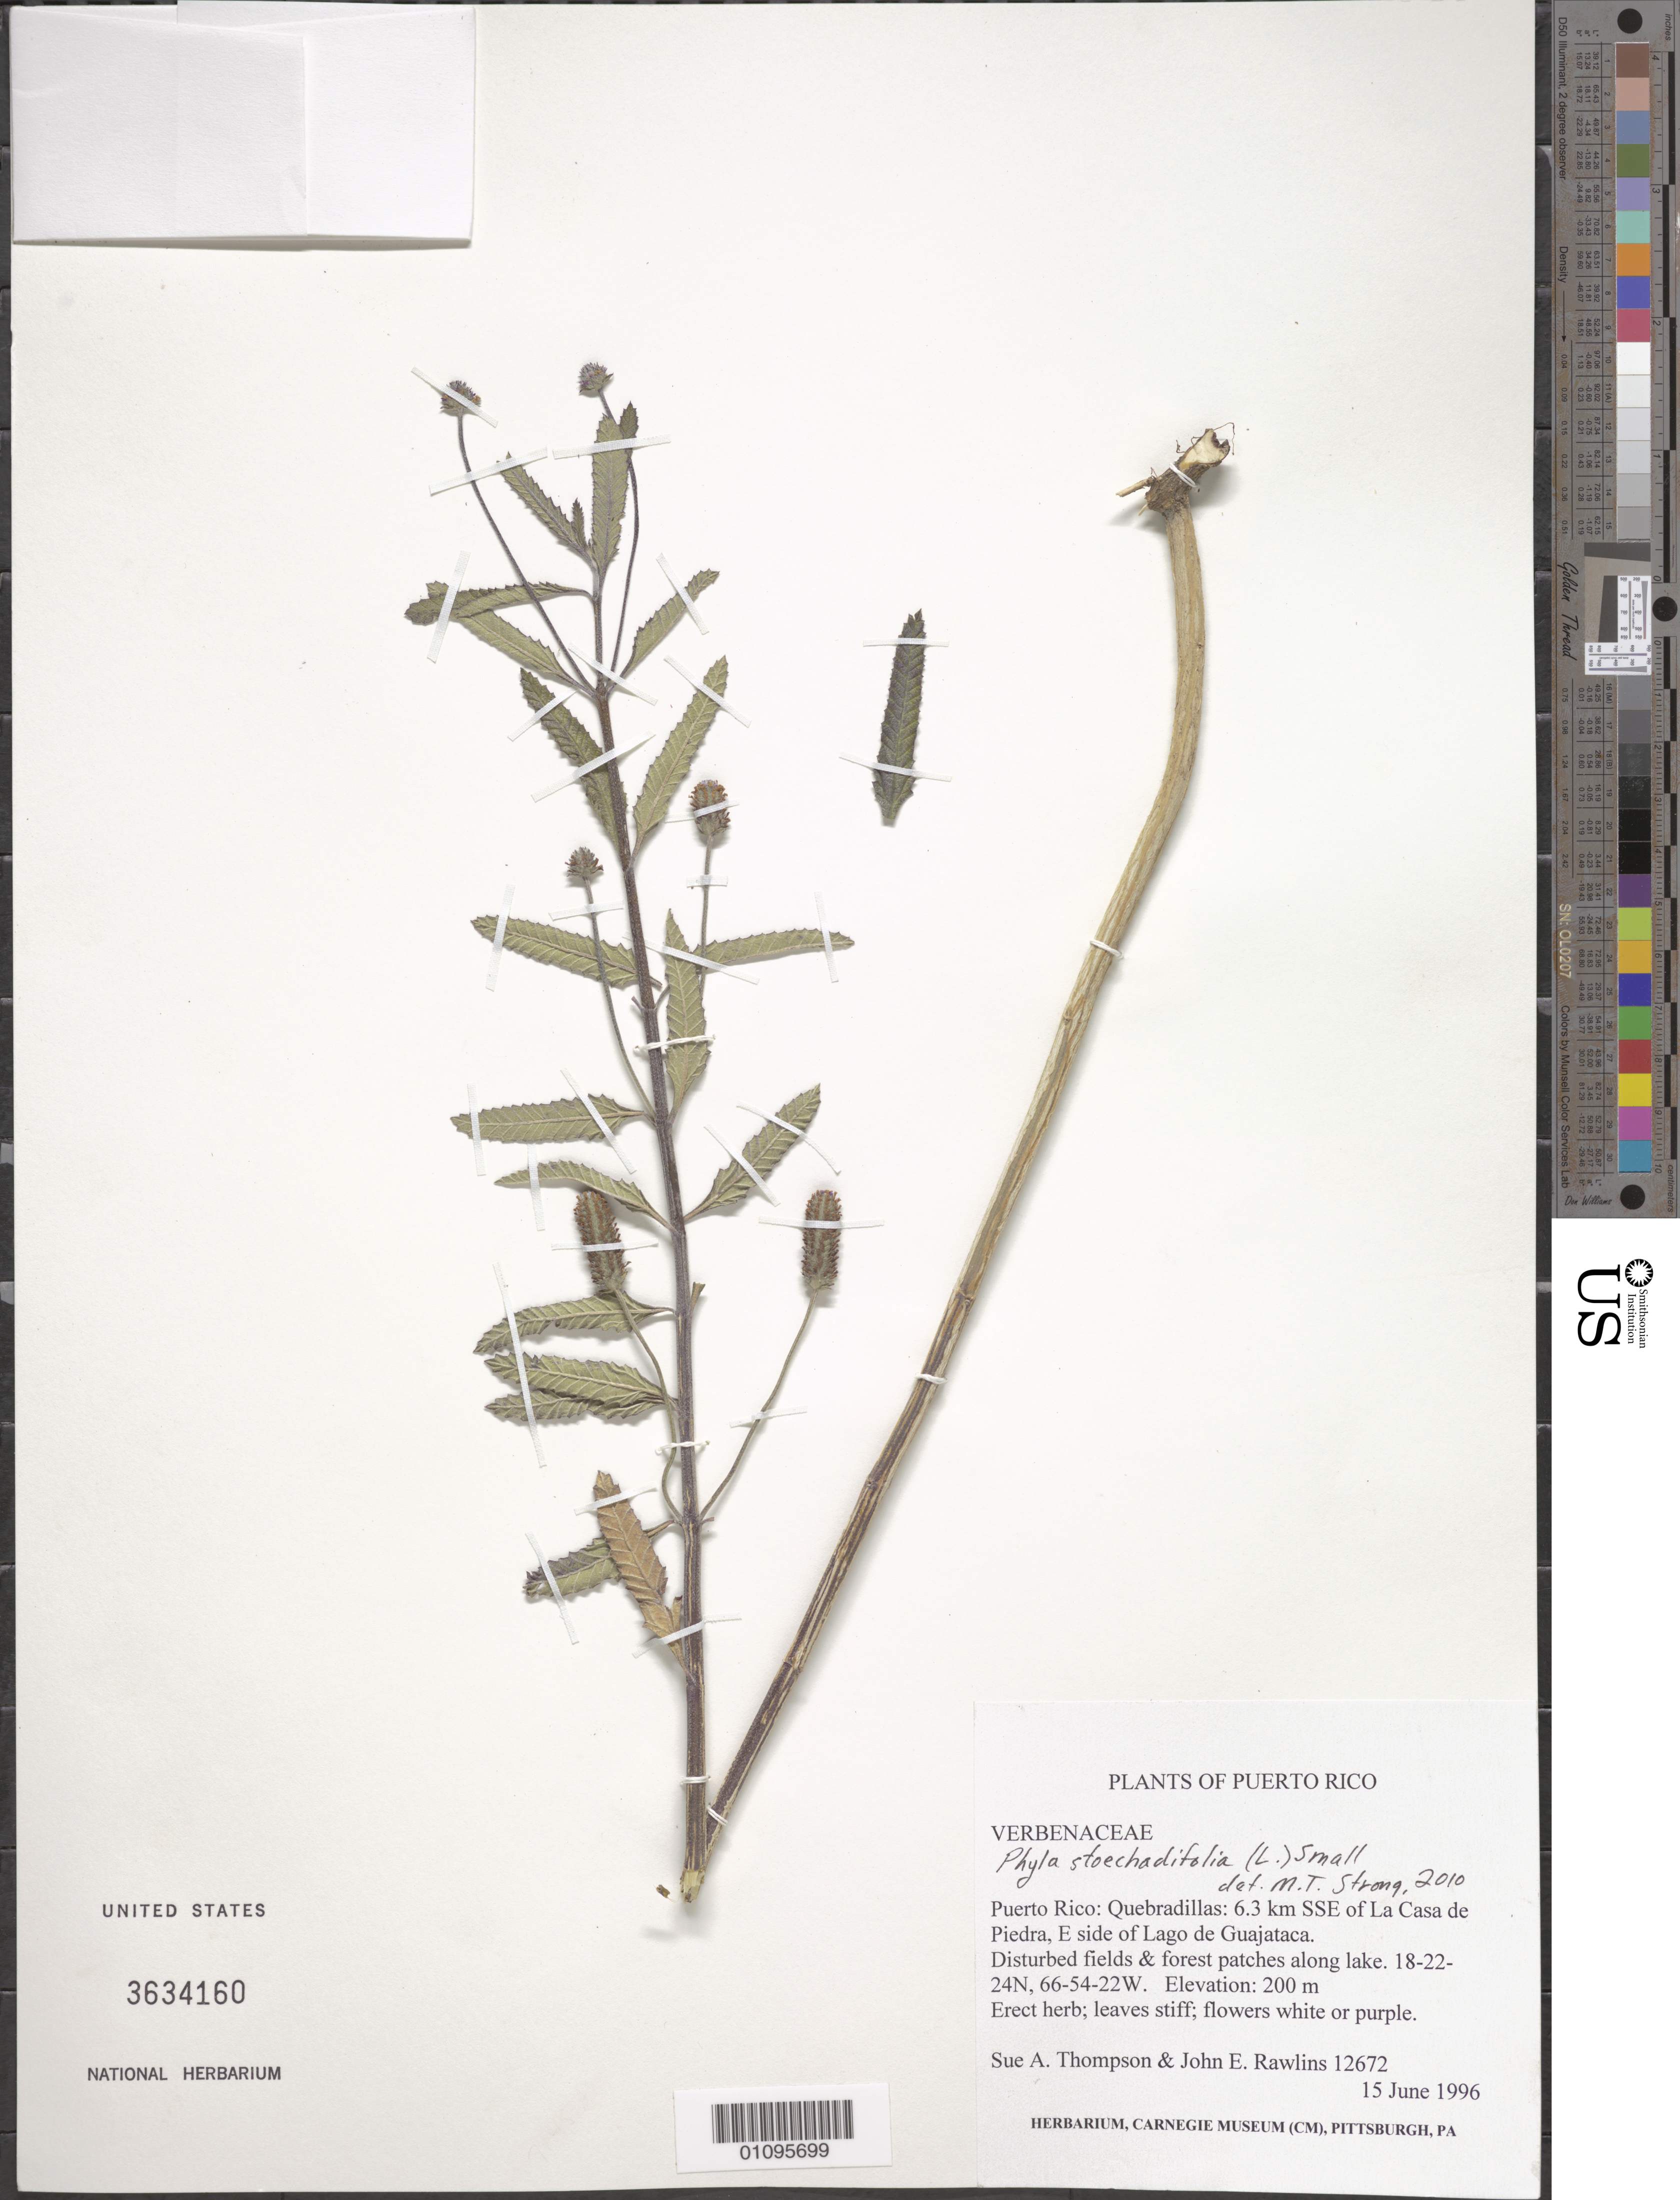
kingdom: Plantae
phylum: Tracheophyta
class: Magnoliopsida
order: Lamiales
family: Verbenaceae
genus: Phyla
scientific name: Phyla stoechadifolia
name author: (L.) Small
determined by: Strong, M. T., (US), Smithsonian Institution - National Museum of Natural History (UNITED STATES)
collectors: S. A. Thompson & J. Rawlins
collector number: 12672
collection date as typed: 15 Jun 1996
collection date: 1996-06-15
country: Puerto Rico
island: Puerto Rico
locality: Quebradillas, 6.3 km SSE of La Casa de Piedra, E side of lago de Guajataca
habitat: Disturbed fields and forest patches along lake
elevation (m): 200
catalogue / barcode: US 3634160